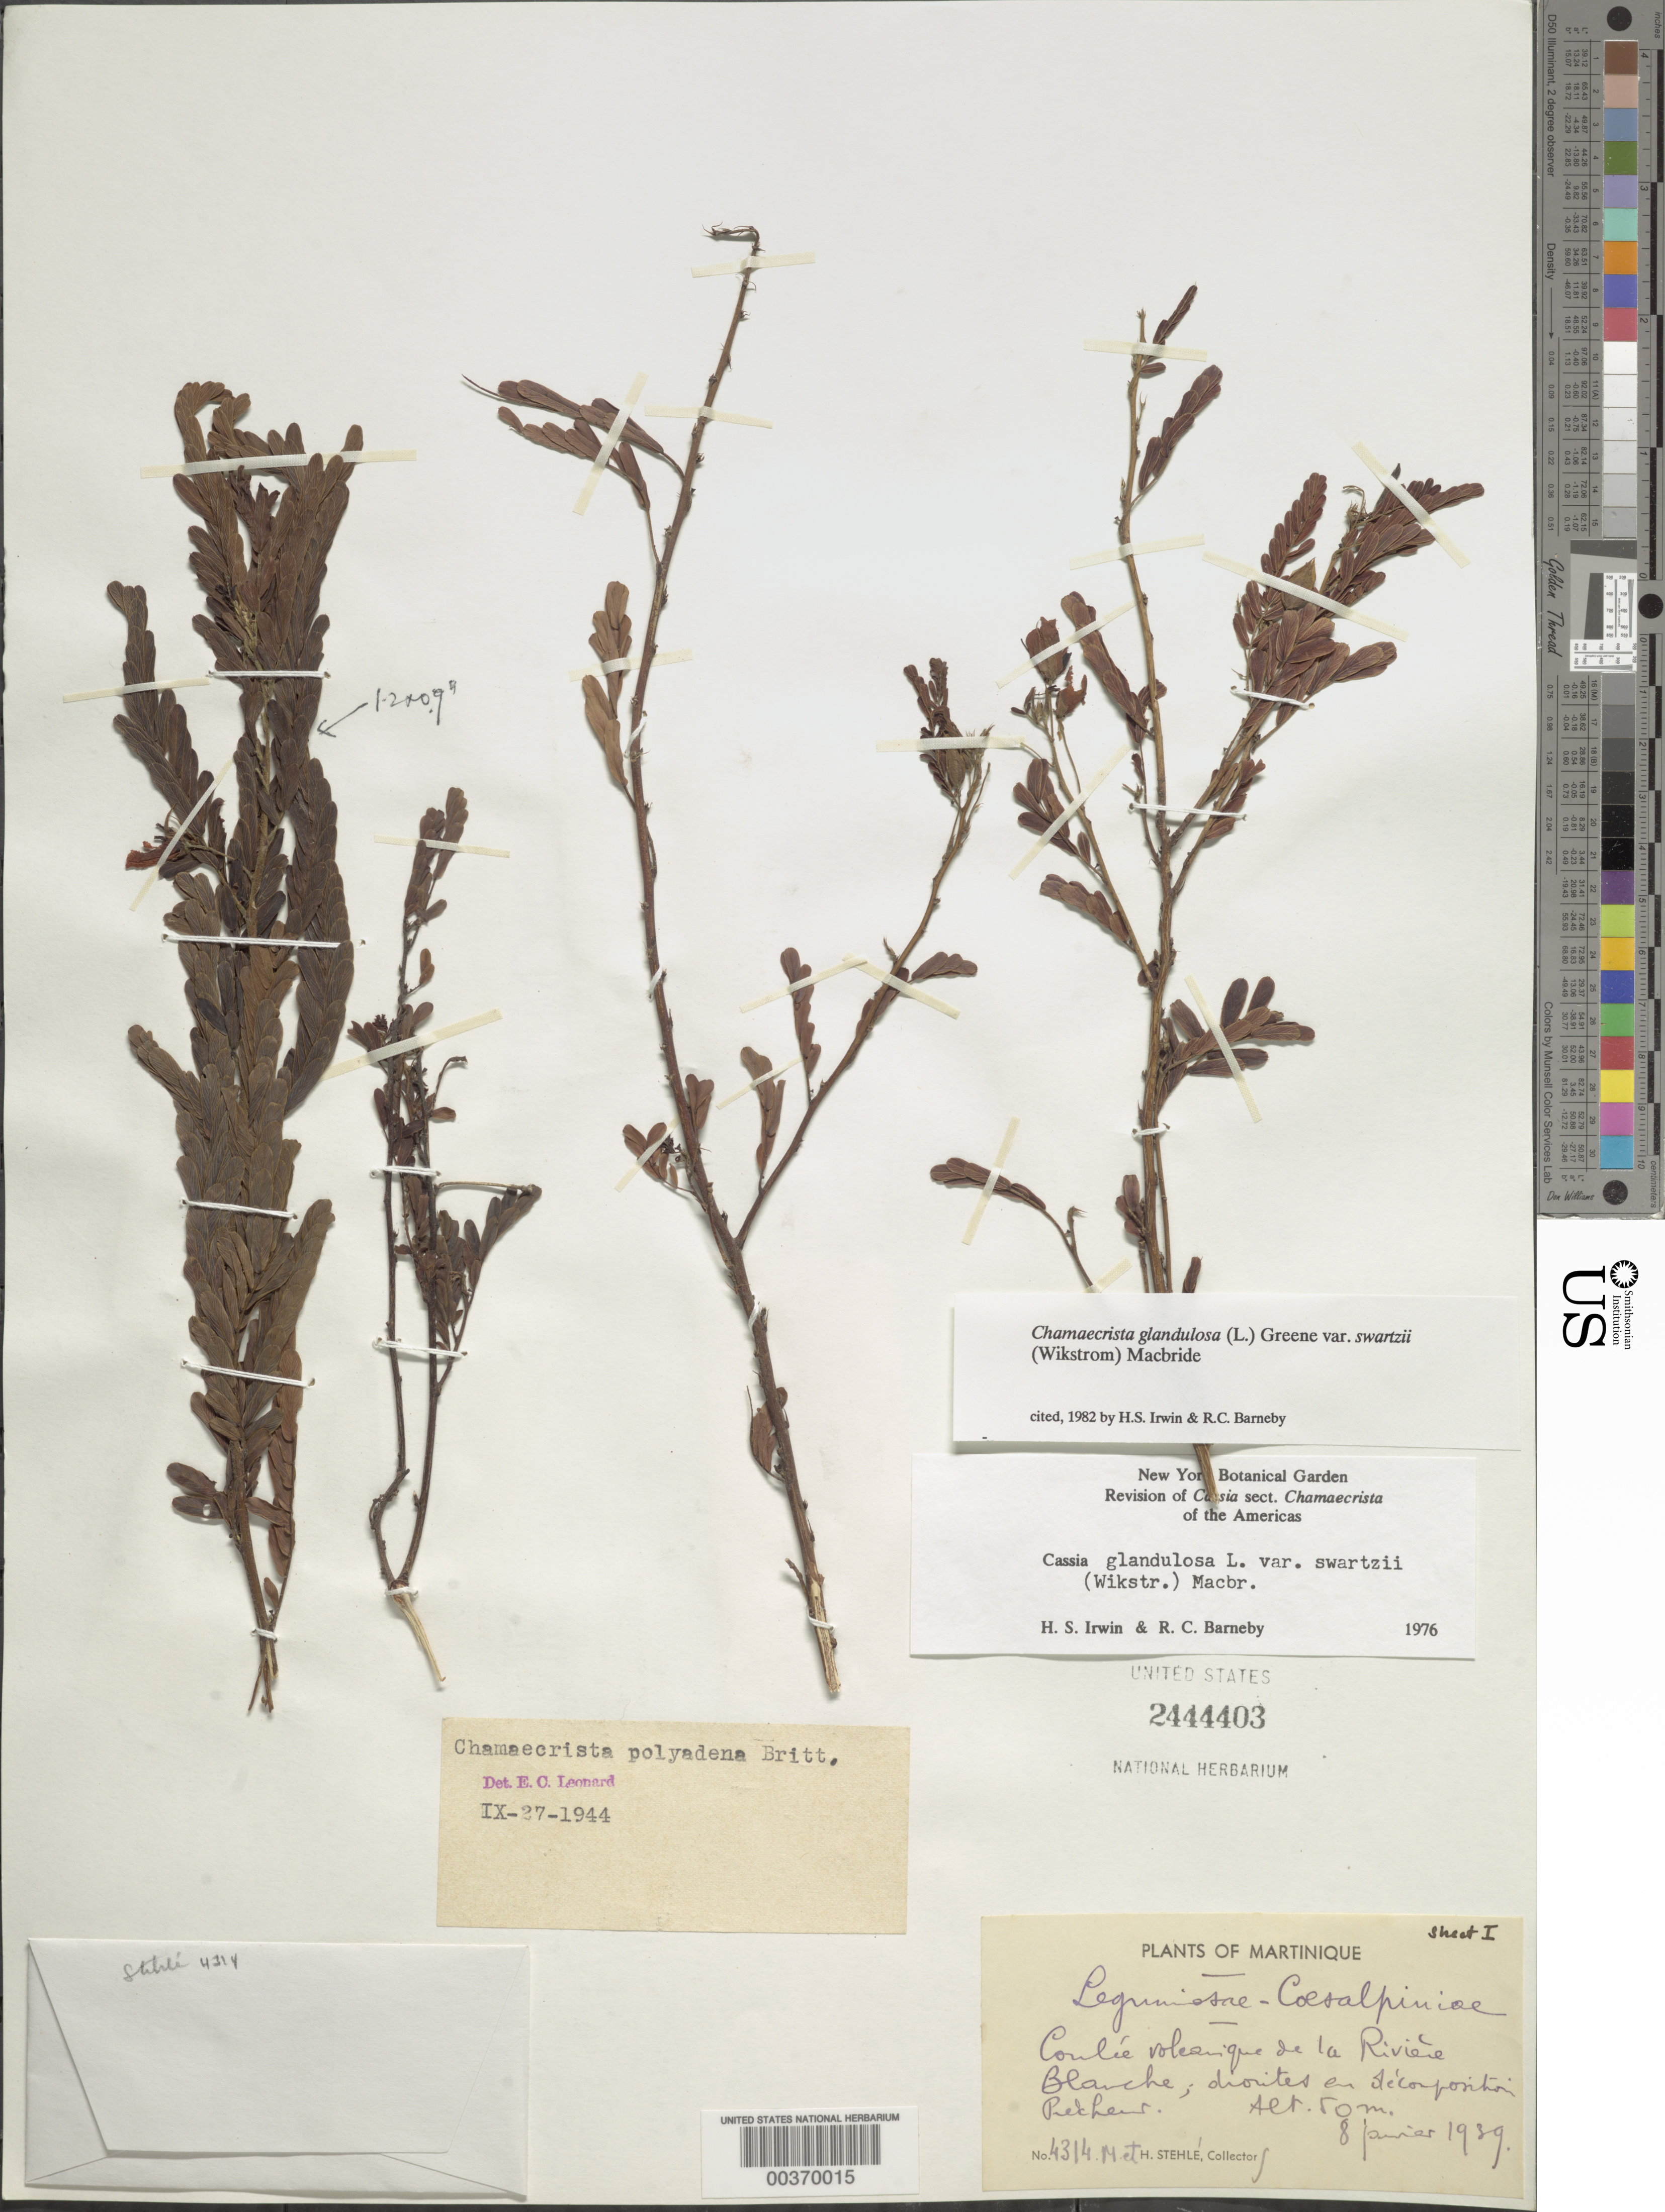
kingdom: Plantae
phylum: Tracheophyta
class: Magnoliopsida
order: Fabales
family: Fabaceae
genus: Chamaecrista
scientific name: Chamaecrista glandulosa var. swartzii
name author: (Wikstr.) H.S. Irwin & Barneby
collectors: H. Stehlé & M. Stehlé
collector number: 4314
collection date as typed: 08 Jan 1939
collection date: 1939-01-08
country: Martinique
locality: Volcanique de la riviere blanche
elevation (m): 50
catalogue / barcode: US 2444403